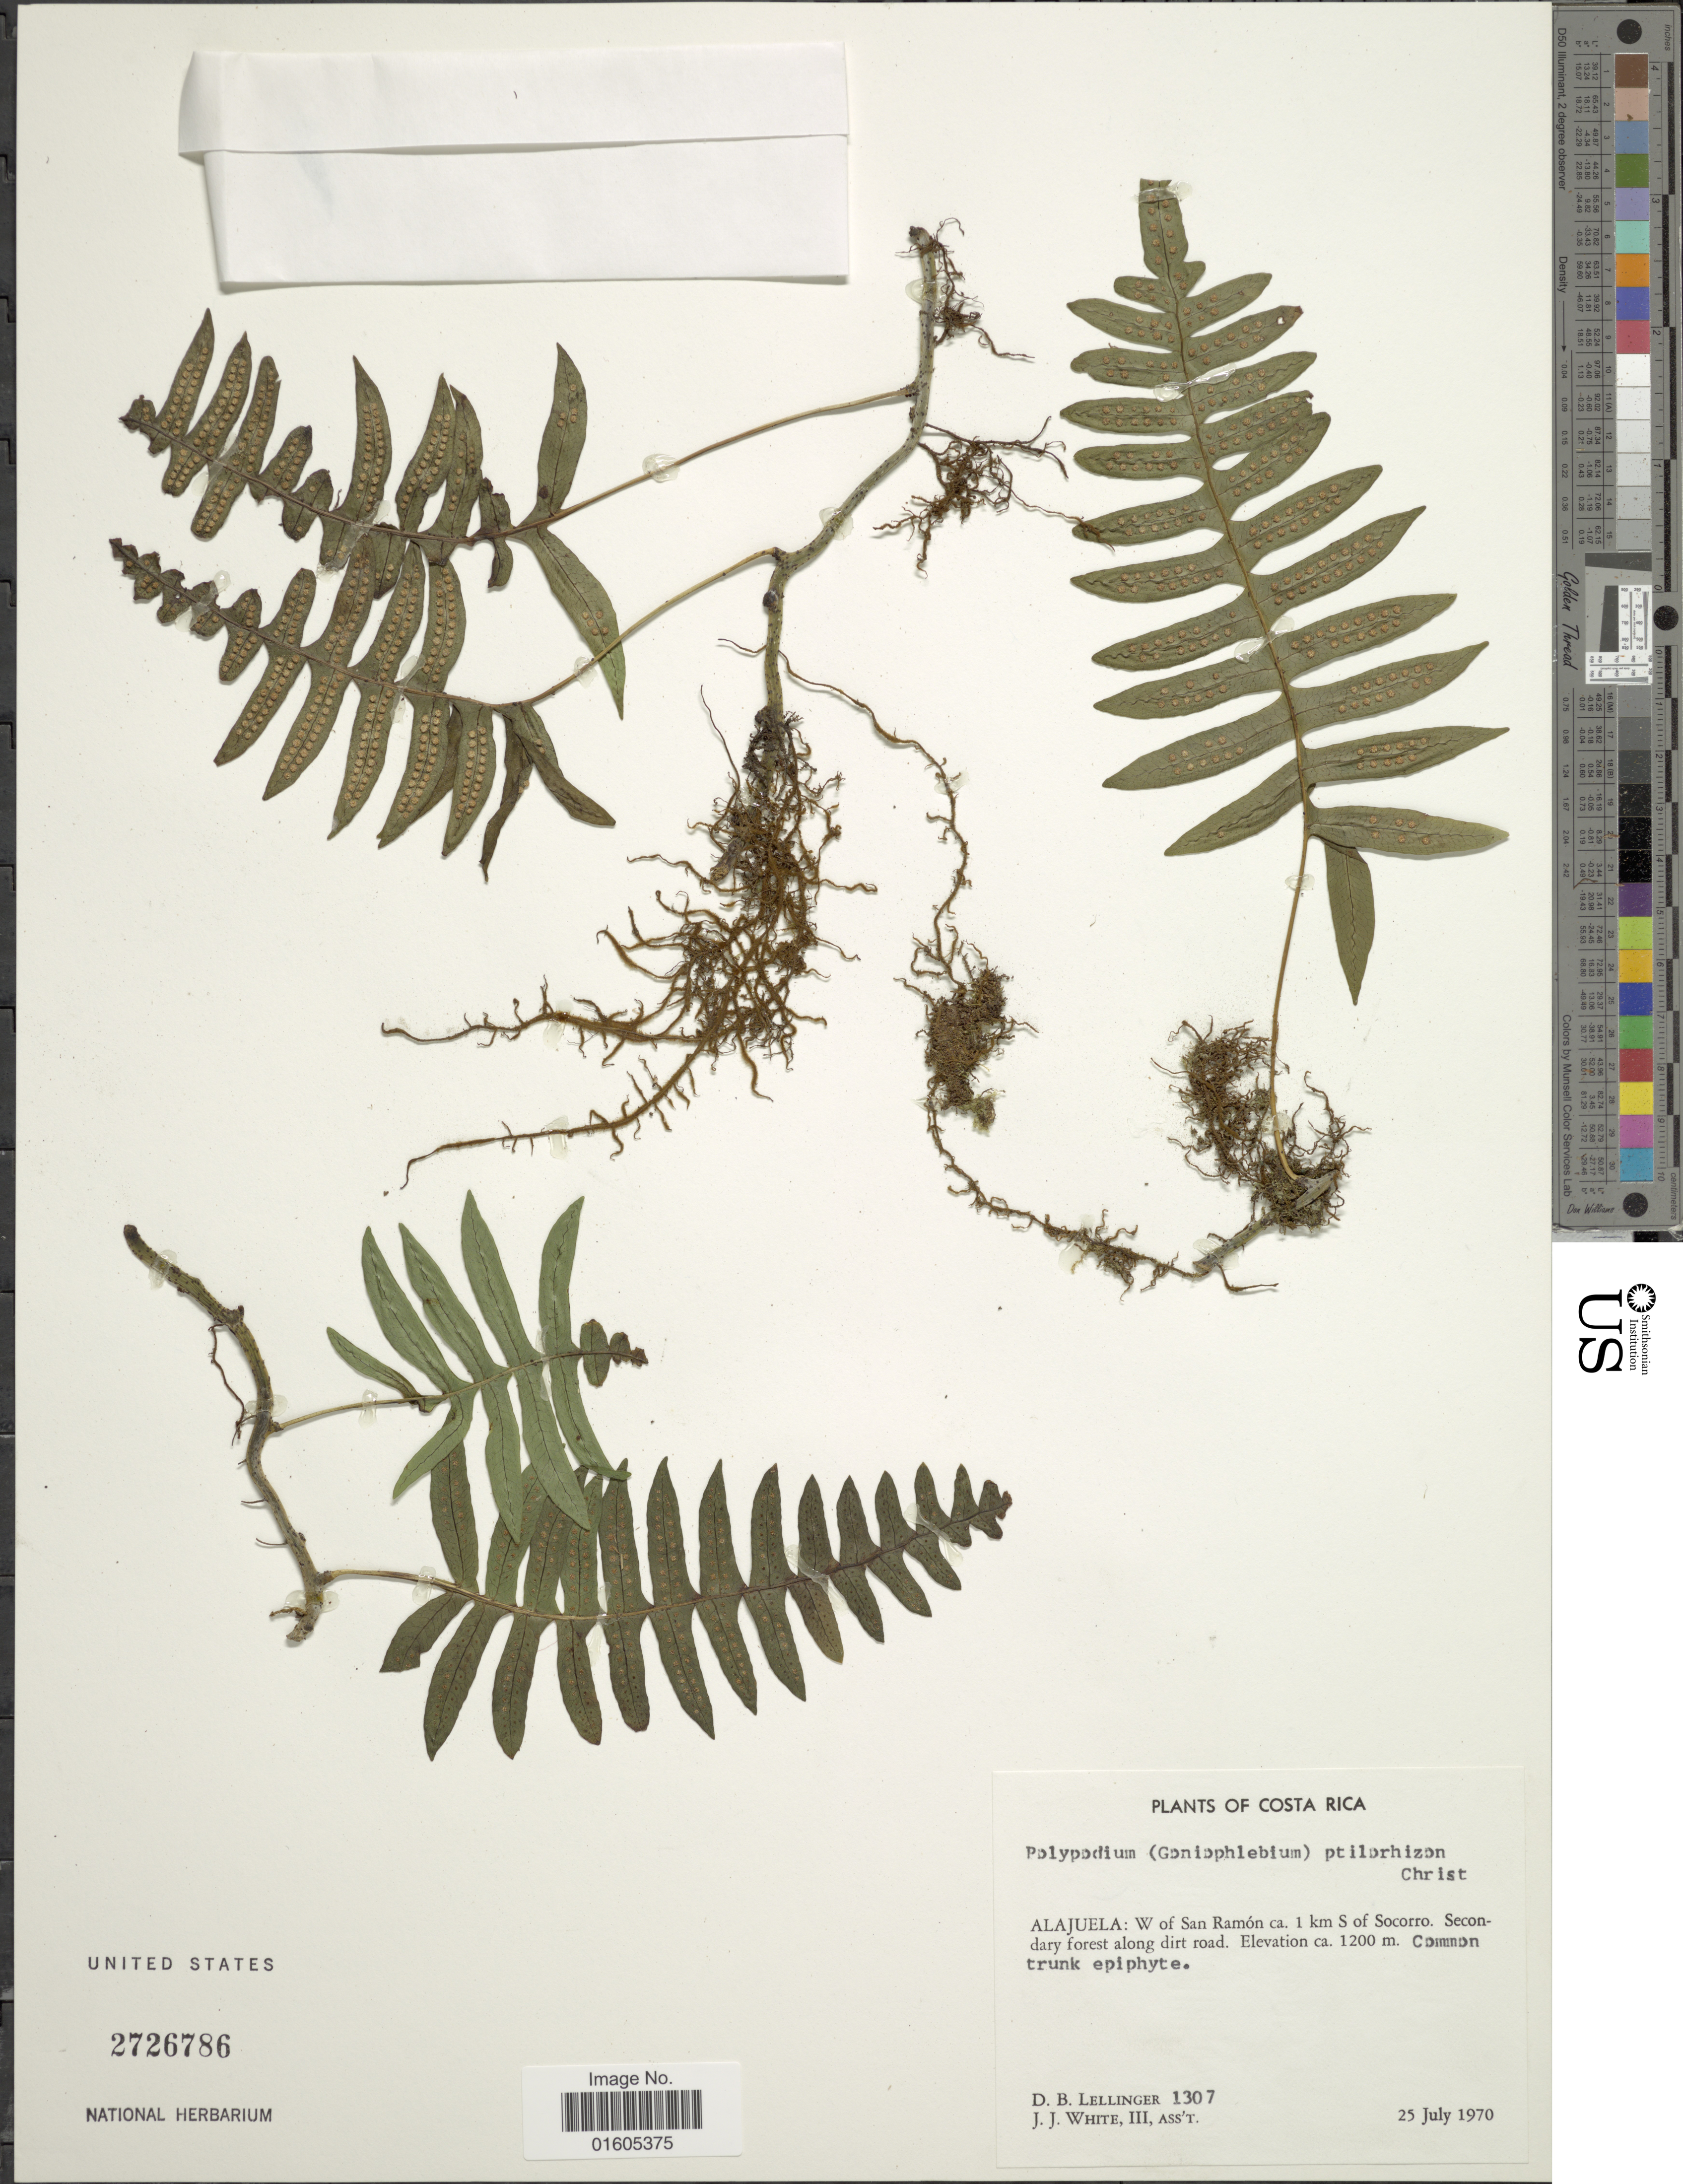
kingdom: Plantae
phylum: Tracheophyta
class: Polypodiopsida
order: Polypodiales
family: Polypodiaceae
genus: Serpocaulon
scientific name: Serpocaulon ptilorhizon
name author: (Christ) A.R. Sm.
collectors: D. B. Lellinger & J. J. White III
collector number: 1307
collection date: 1970-07-25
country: Costa Rica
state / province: Alajuela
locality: W of San Ramón ca. 1 km S of Socorro. Secondary forest along dirt road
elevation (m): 1200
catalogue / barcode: US 2726786